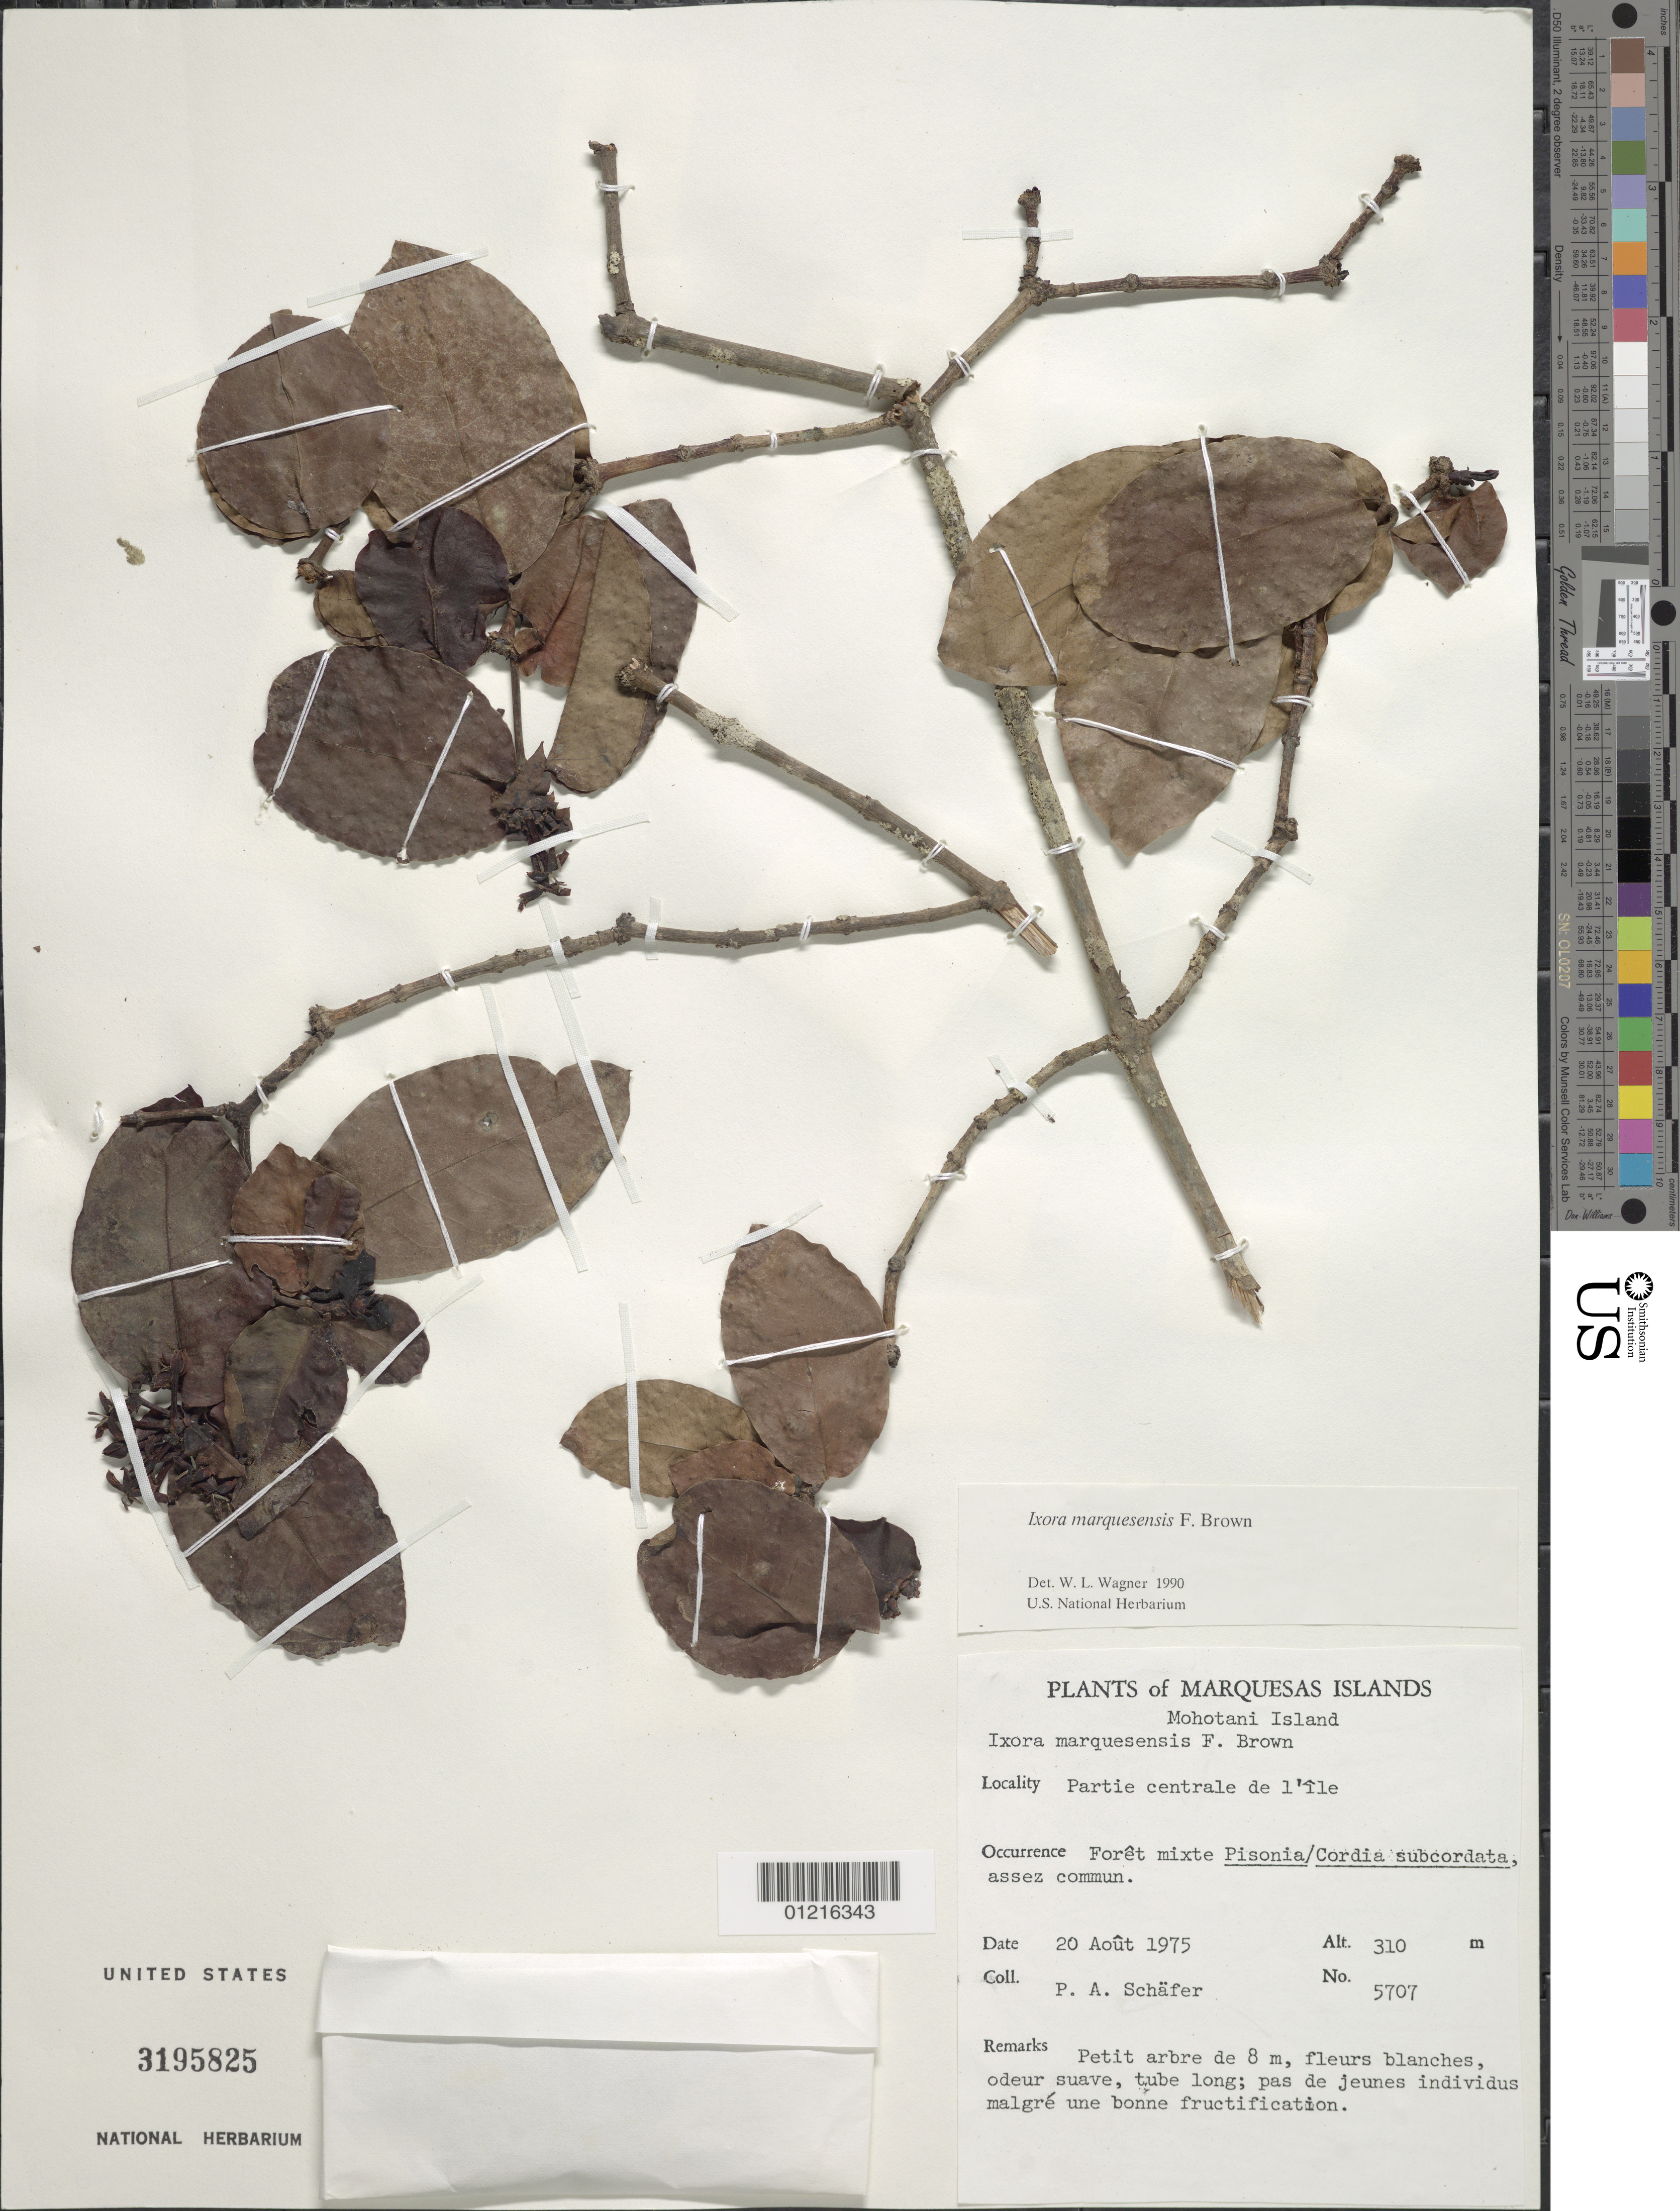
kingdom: Plantae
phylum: Tracheophyta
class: Magnoliopsida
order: Gentianales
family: Rubiaceae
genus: Ixora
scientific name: Ixora marquesensis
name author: F. Br.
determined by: Wagner, W. L., (BOT), Smithsonian Institution - National Museum of Natural History (UNITED STATES)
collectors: P. A. Schäfer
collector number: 5707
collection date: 1975-08-20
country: French Polynesia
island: Mohotani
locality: partie centrale de l'île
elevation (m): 310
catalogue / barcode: US 3195825